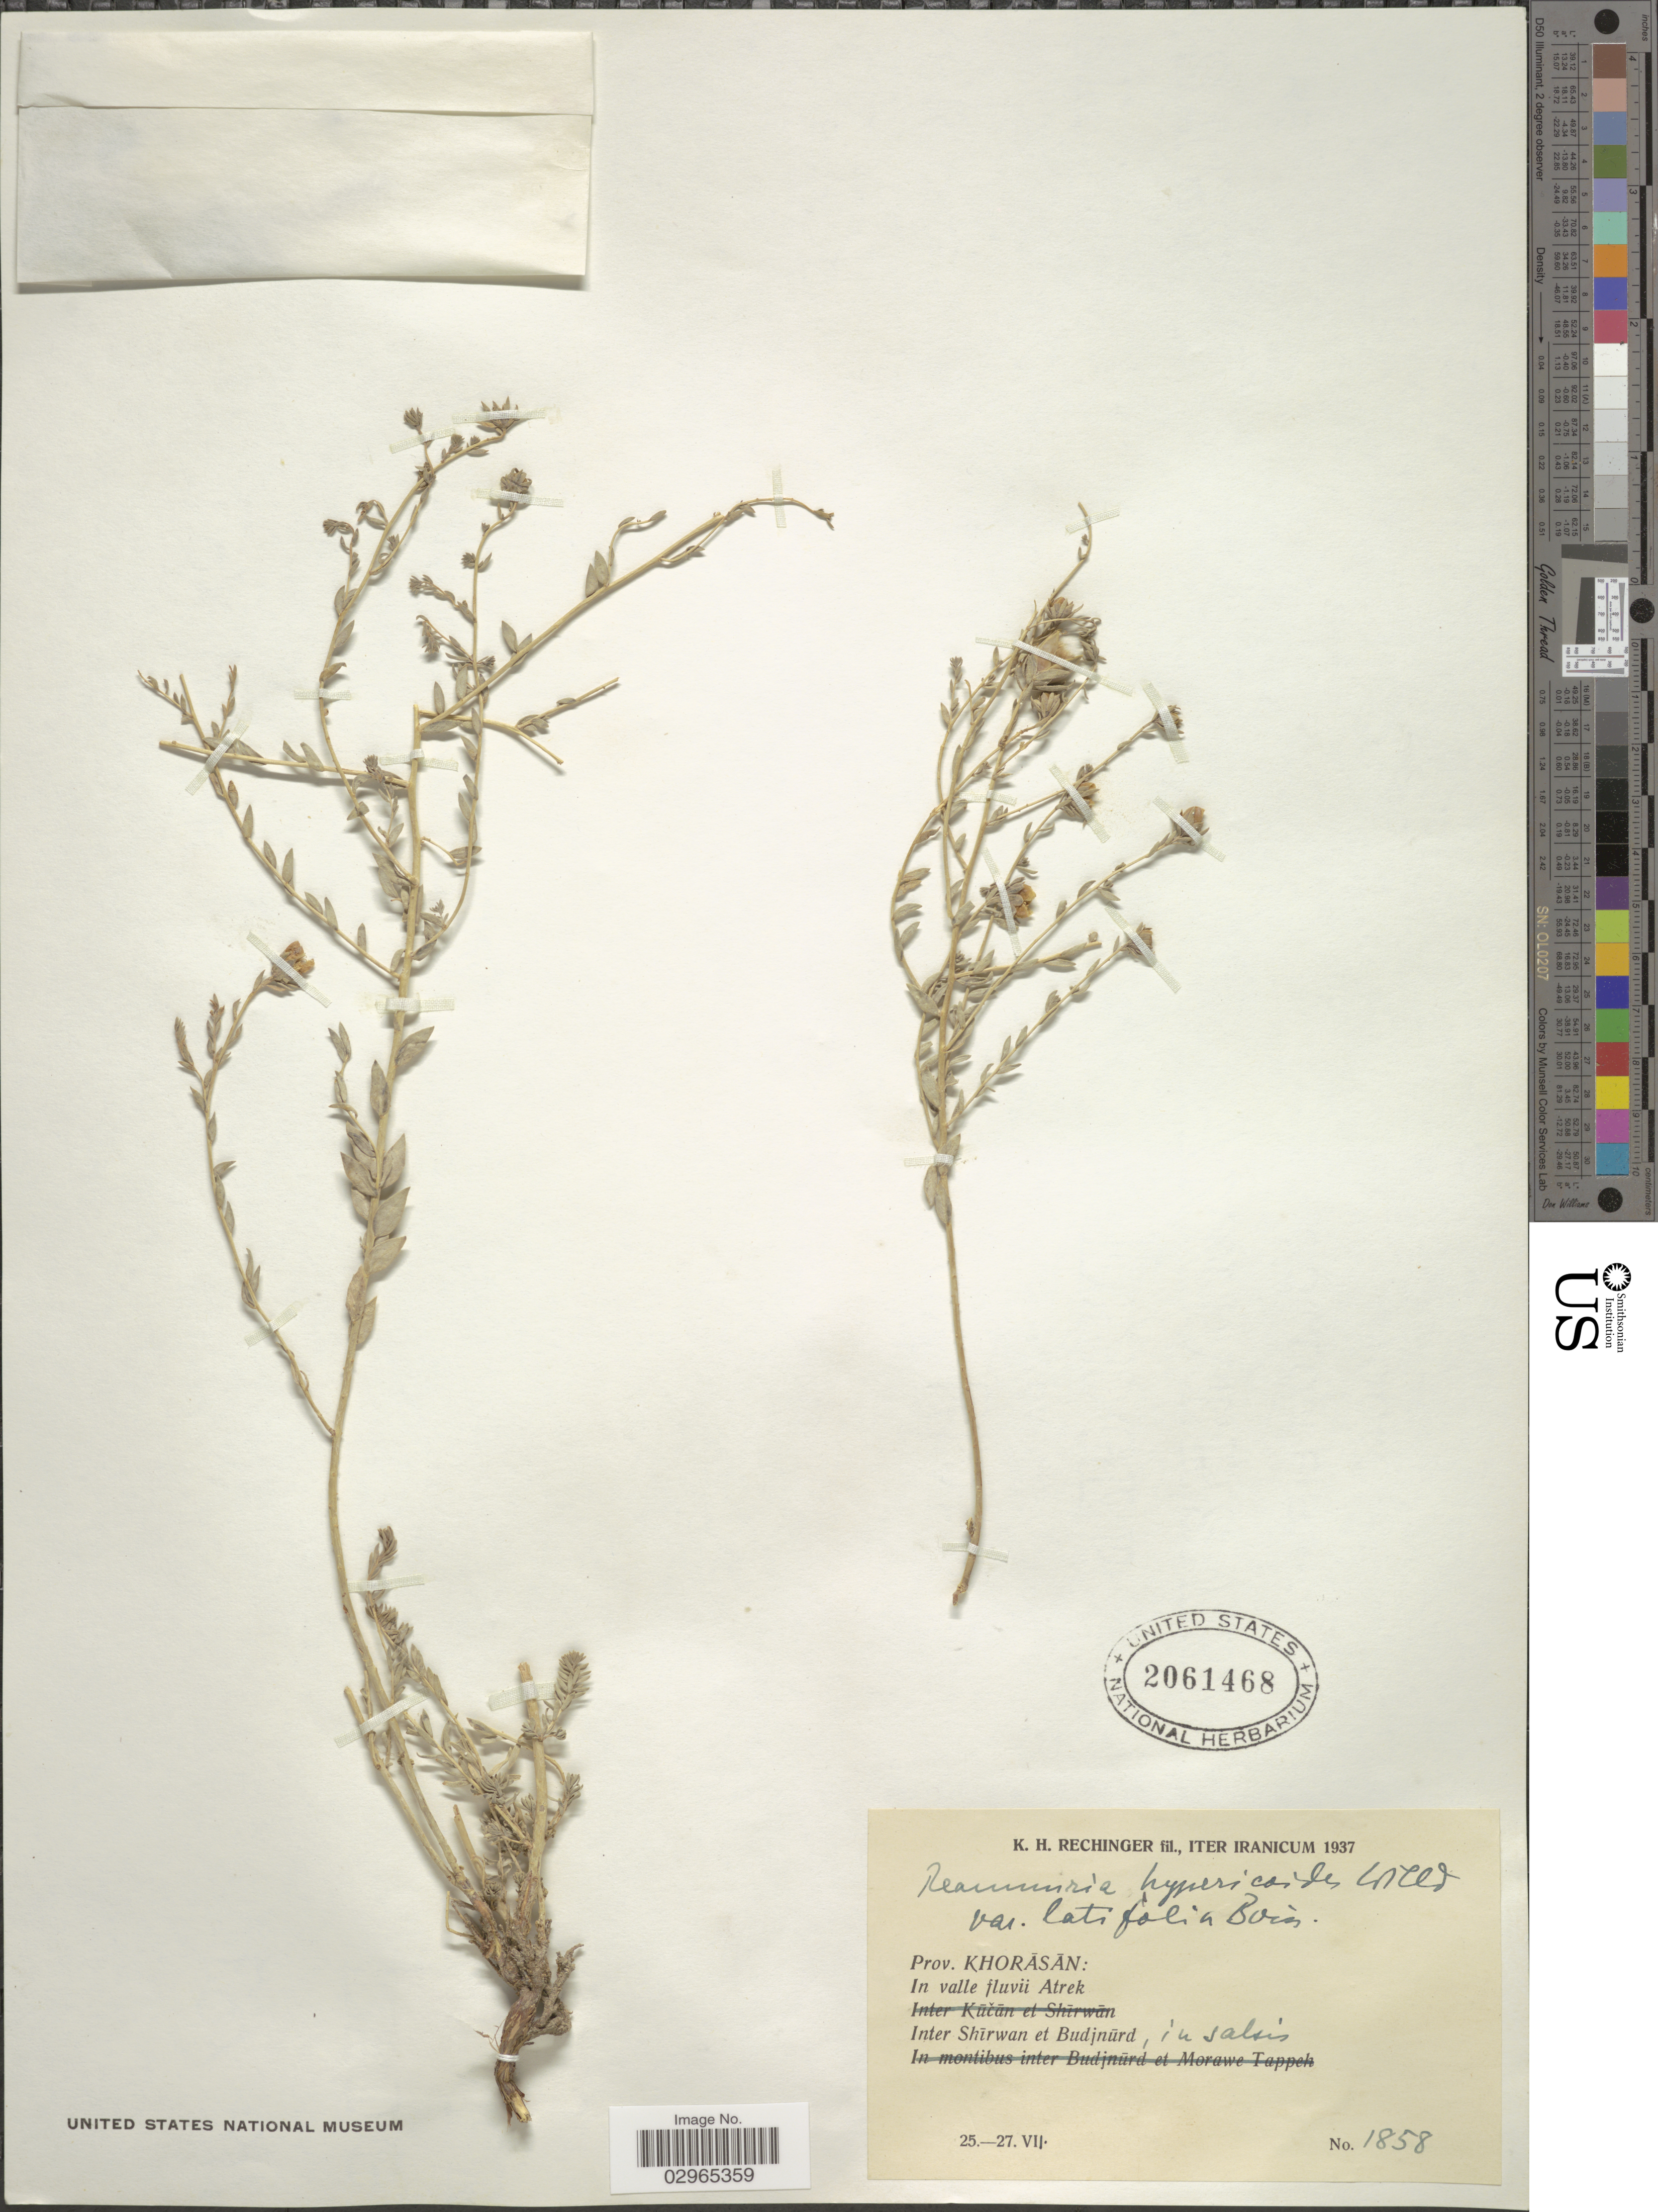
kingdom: Plantae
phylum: Tracheophyta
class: Magnoliopsida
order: Caryophyllales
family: Tamaricaceae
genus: Reaumuria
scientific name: Reaumuria hypericoides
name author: Willd.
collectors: K. H. Rechinger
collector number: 1858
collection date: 1937-07-25/1937-07-27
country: Iran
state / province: Khorasan [obsolete]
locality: Prov. Khorãsãn: In valle fluvii Atrek. Inter Shirwan et Budjnürd, in salsis.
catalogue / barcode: US 2061468